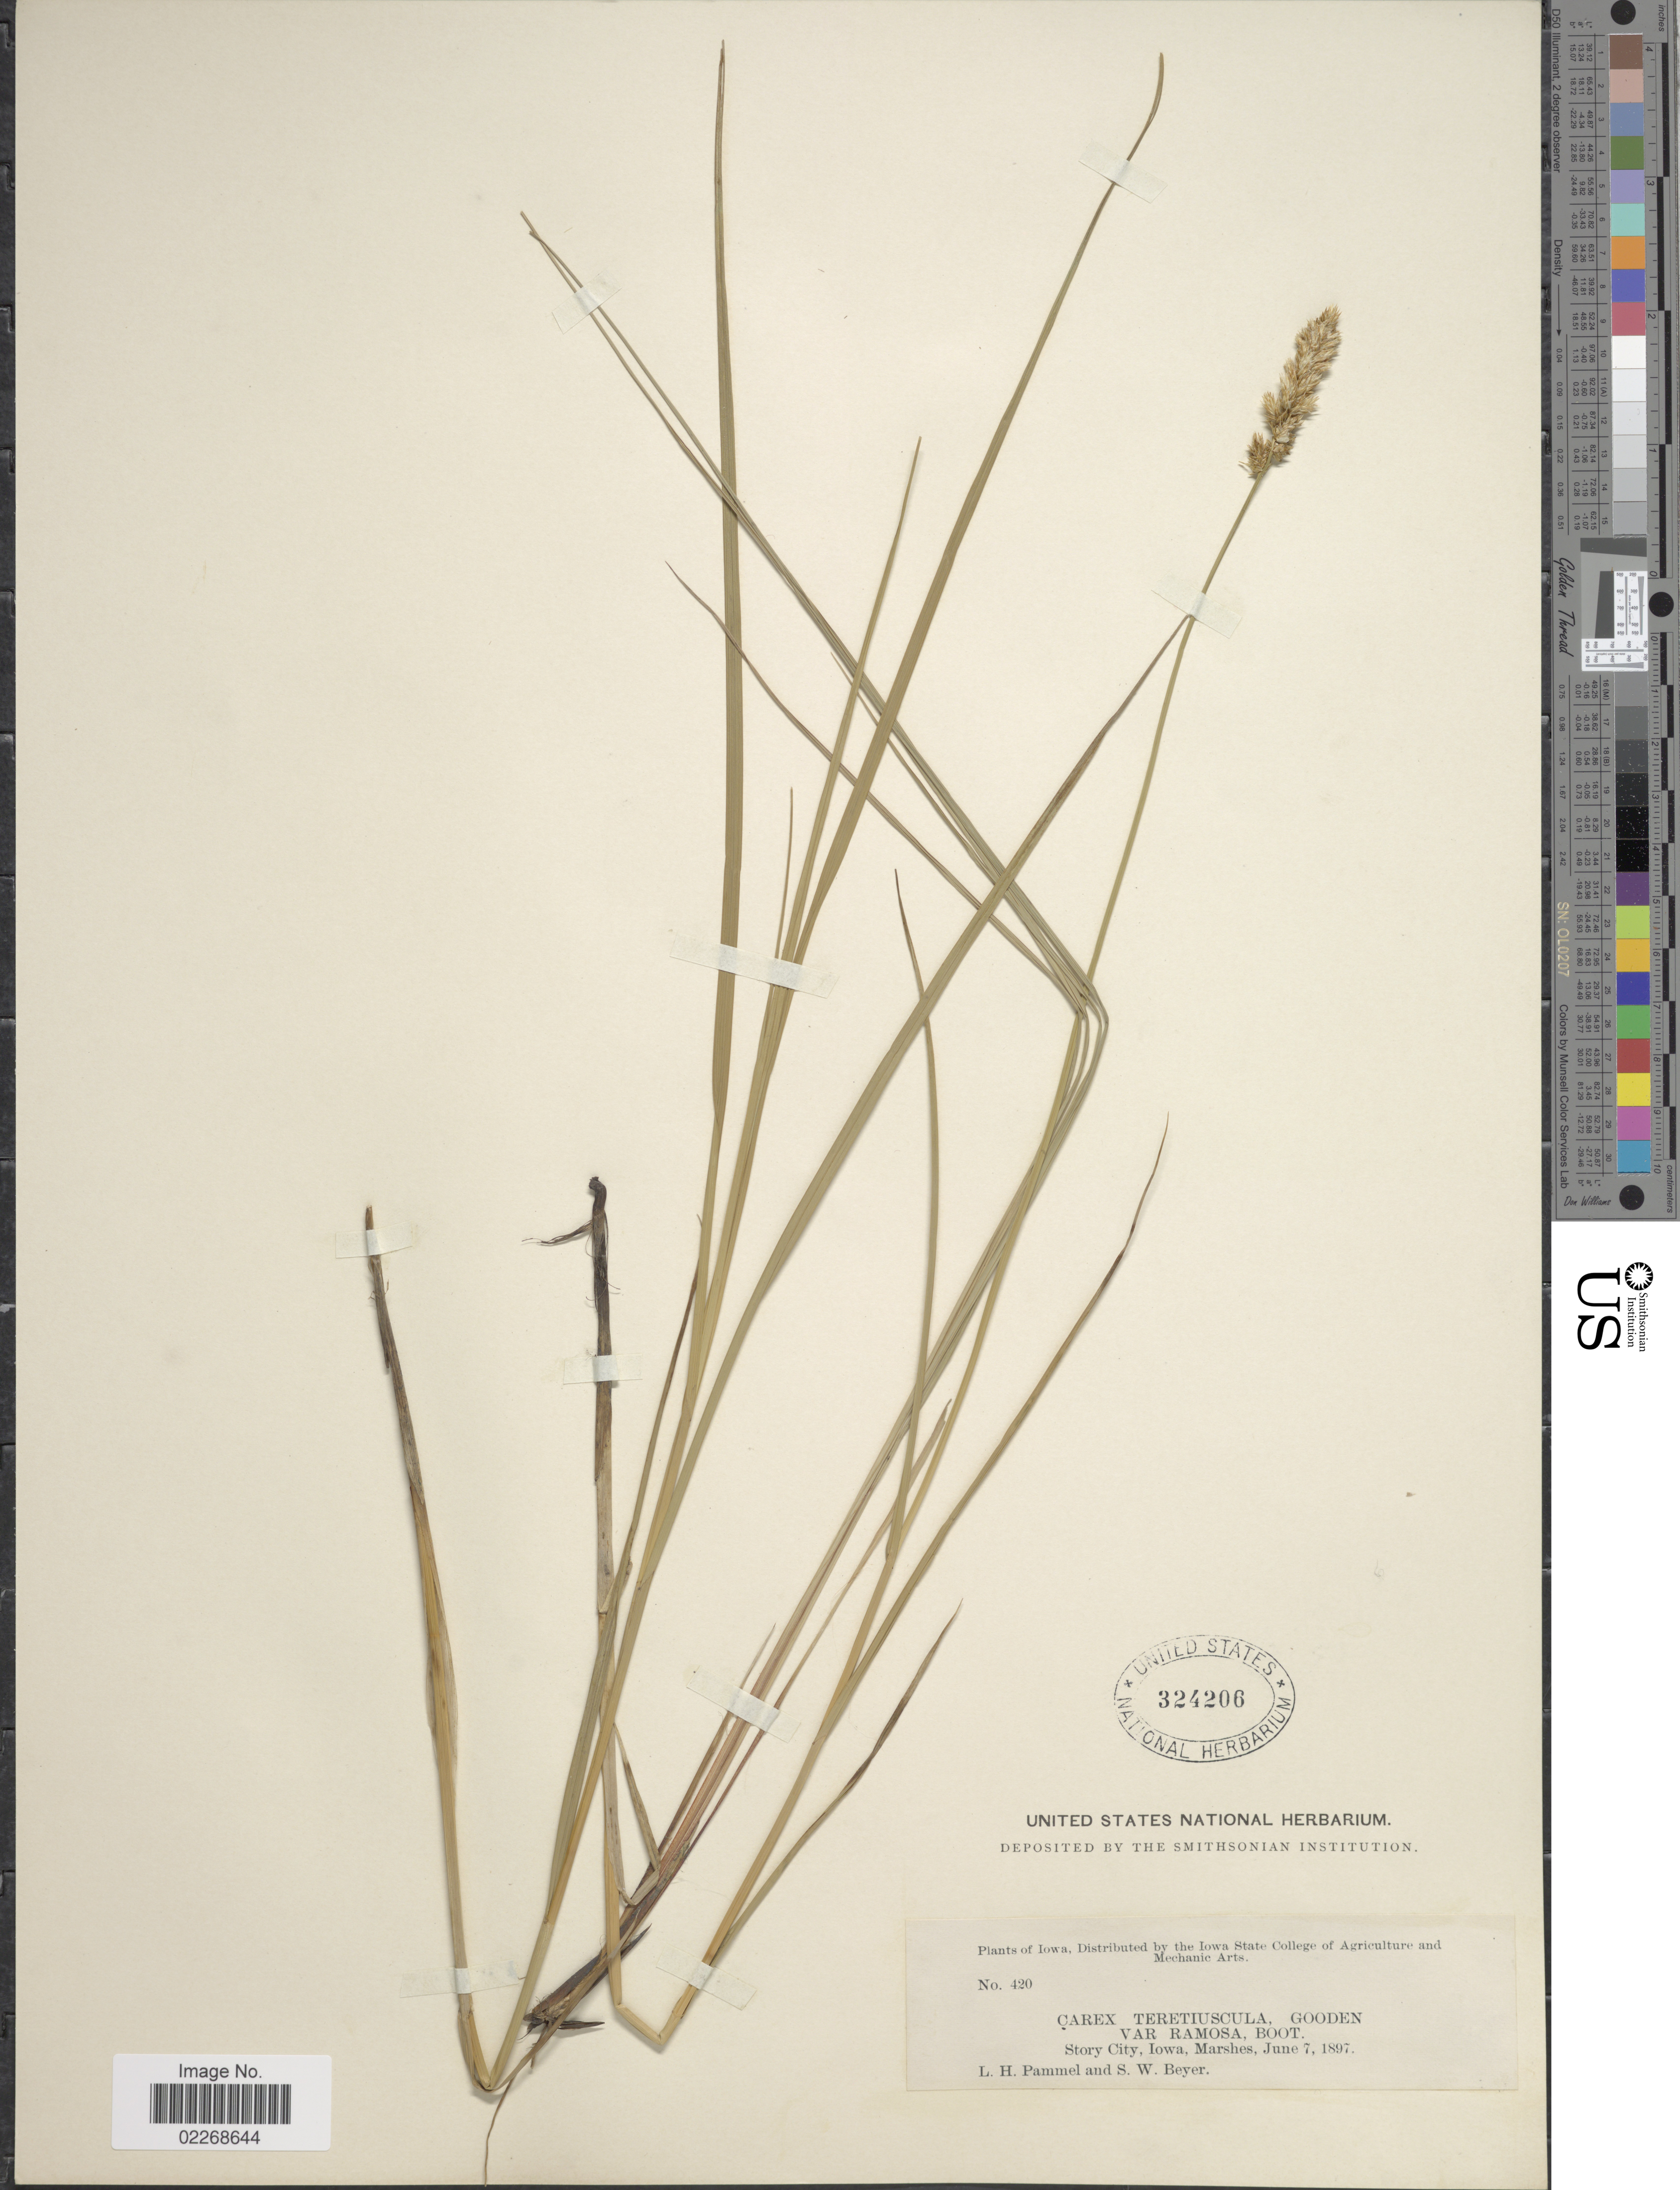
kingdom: Plantae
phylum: Tracheophyta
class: Liliopsida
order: Poales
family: Cyperaceae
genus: Carex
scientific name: Carex diandra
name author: Schrank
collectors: L. Pammell & S. W. Beyer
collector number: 420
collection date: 1897-06-07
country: United States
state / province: Iowa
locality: Story City, Marshes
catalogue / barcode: US 324206